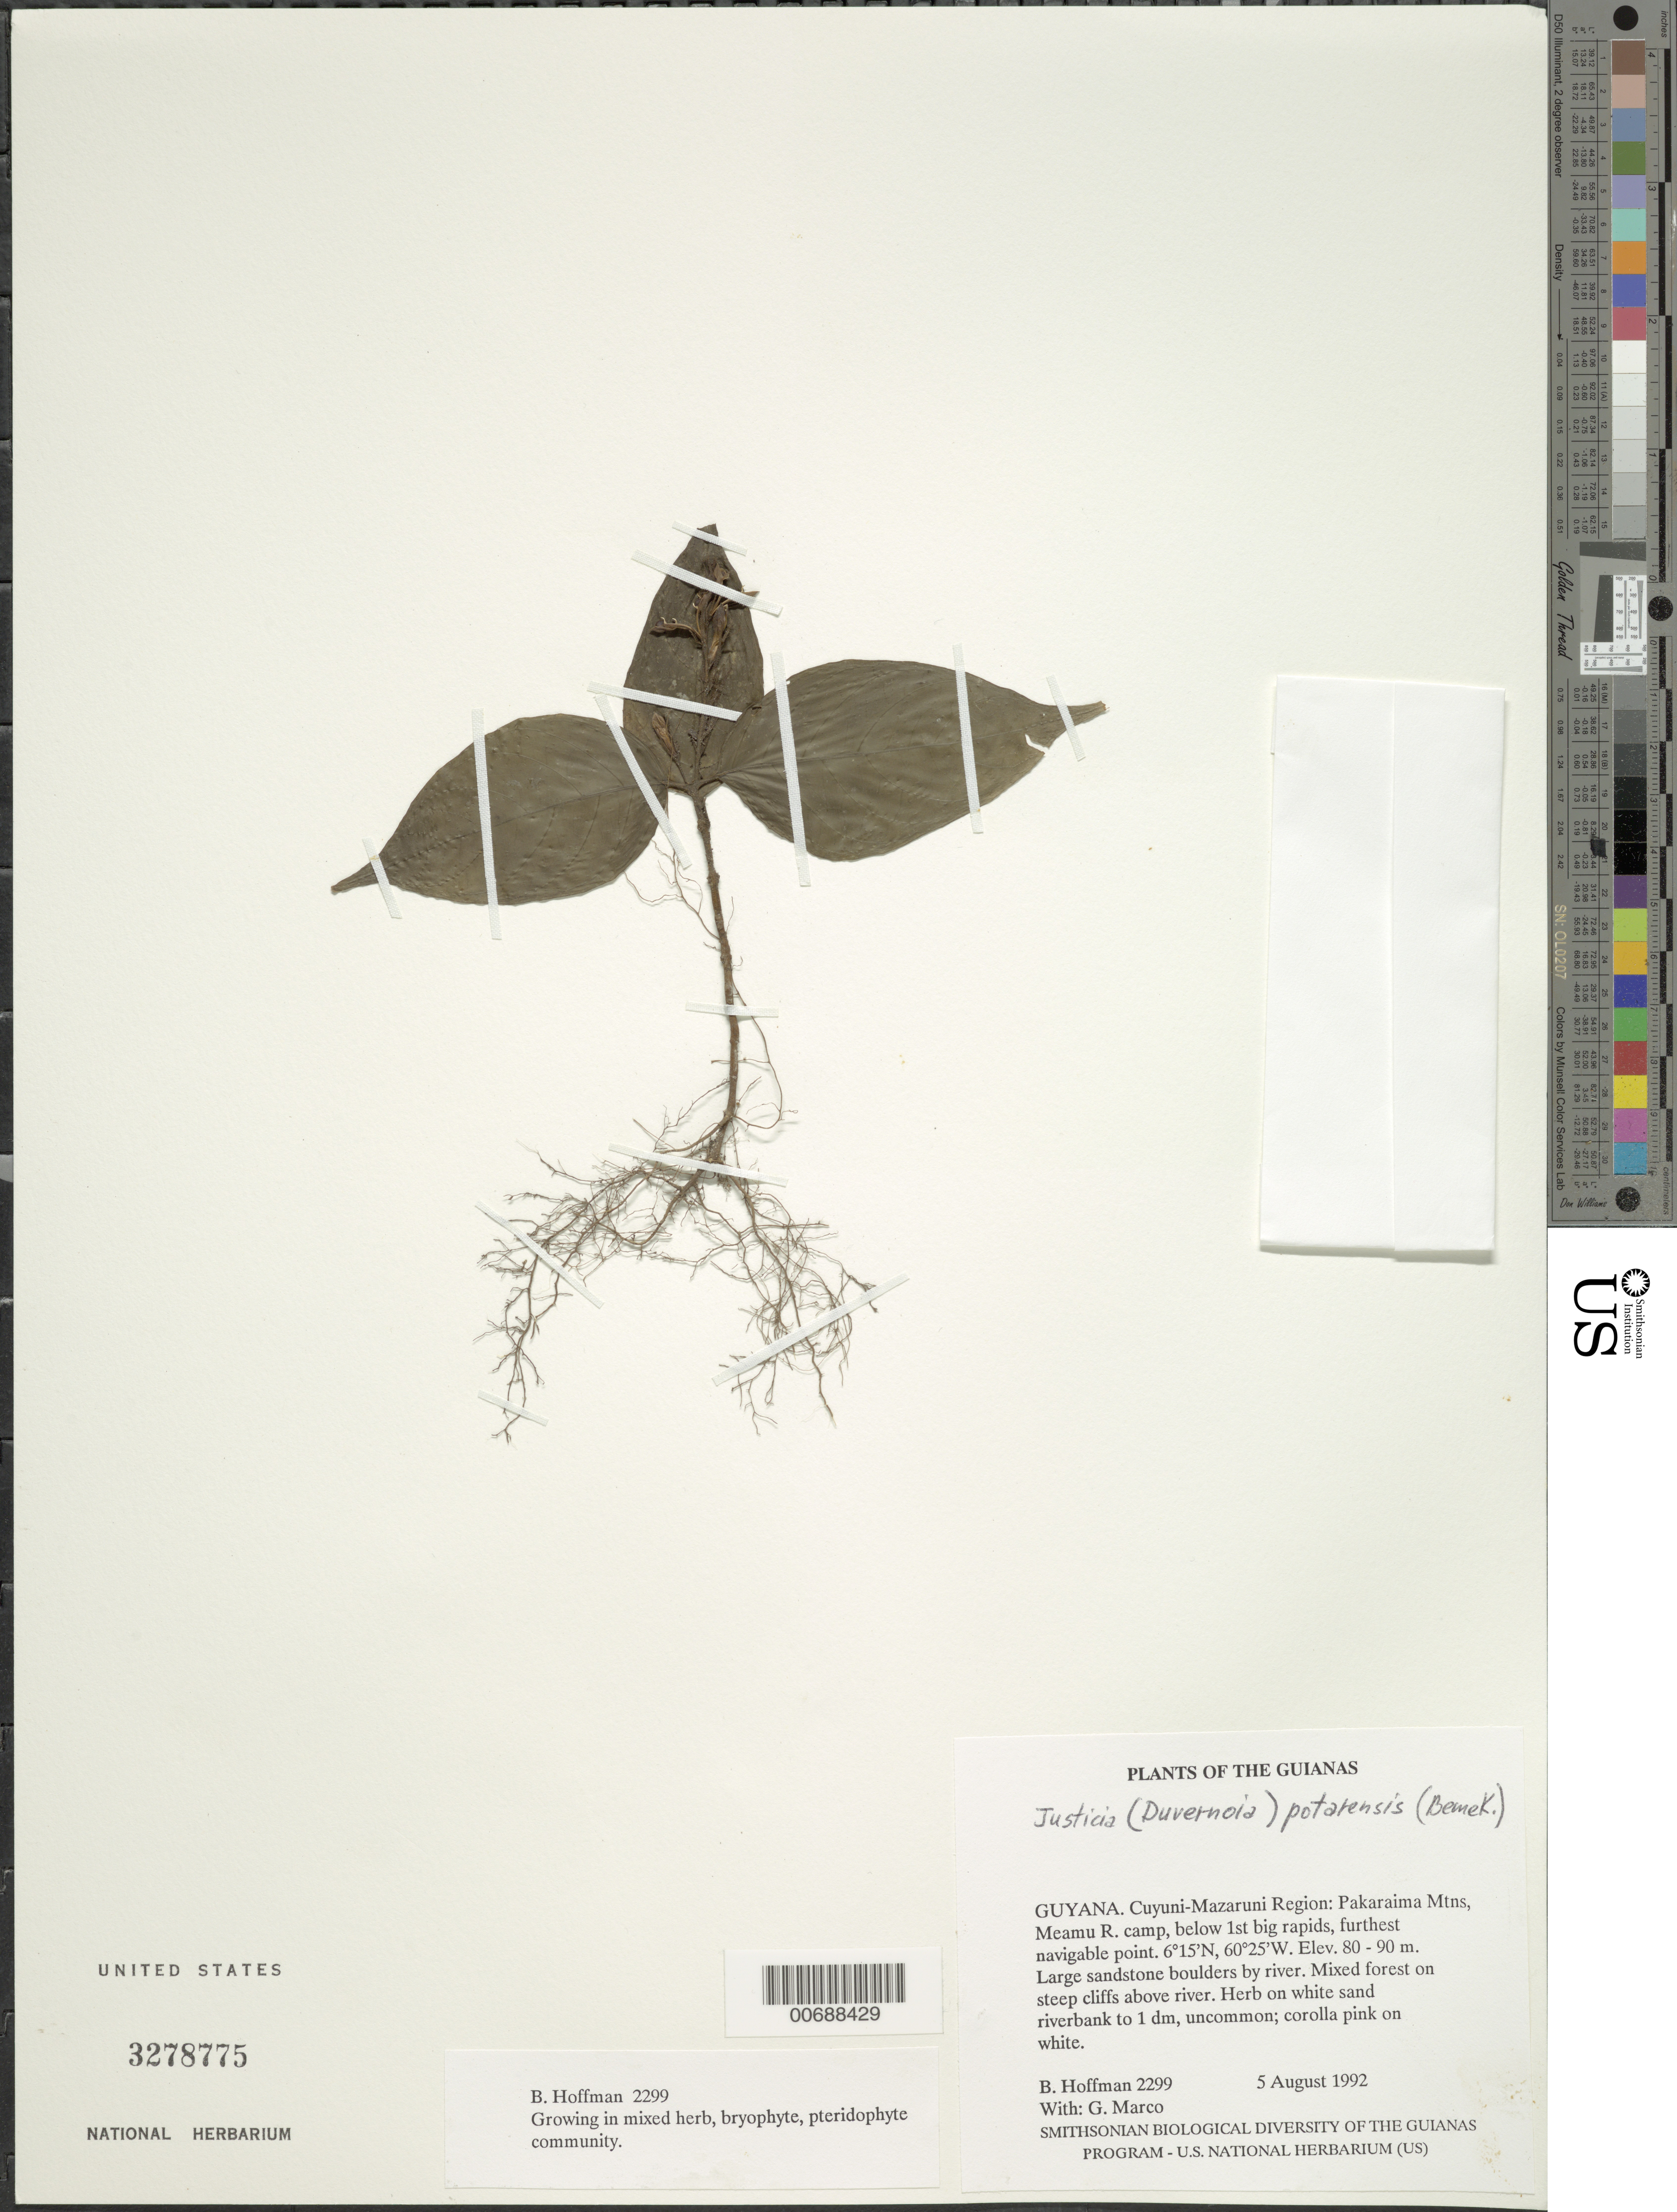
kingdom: Plantae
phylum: Tracheophyta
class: Magnoliopsida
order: Lamiales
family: Acanthaceae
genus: Justicia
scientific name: Justicia potarensis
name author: (Bremek.) Wassh.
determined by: Wasshausen, Dieter C., (BOT), Smithsonian Institution - National Museum of Natural History (UNITED STATES)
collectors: B. Hoffman & G. Marco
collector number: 2299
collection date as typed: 5 August 1992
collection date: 1992-08-05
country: Guyana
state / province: Cuyuni-Mazaruni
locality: Pakaraima Mountains, Meamu River camp, below 1st big rapids, furthest navigable point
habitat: Large sandstone boulders by river. Mixed forest on steep cliffs above river; mixed herb, bryophyte, pteridophyte community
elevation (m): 80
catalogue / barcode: US 3278775